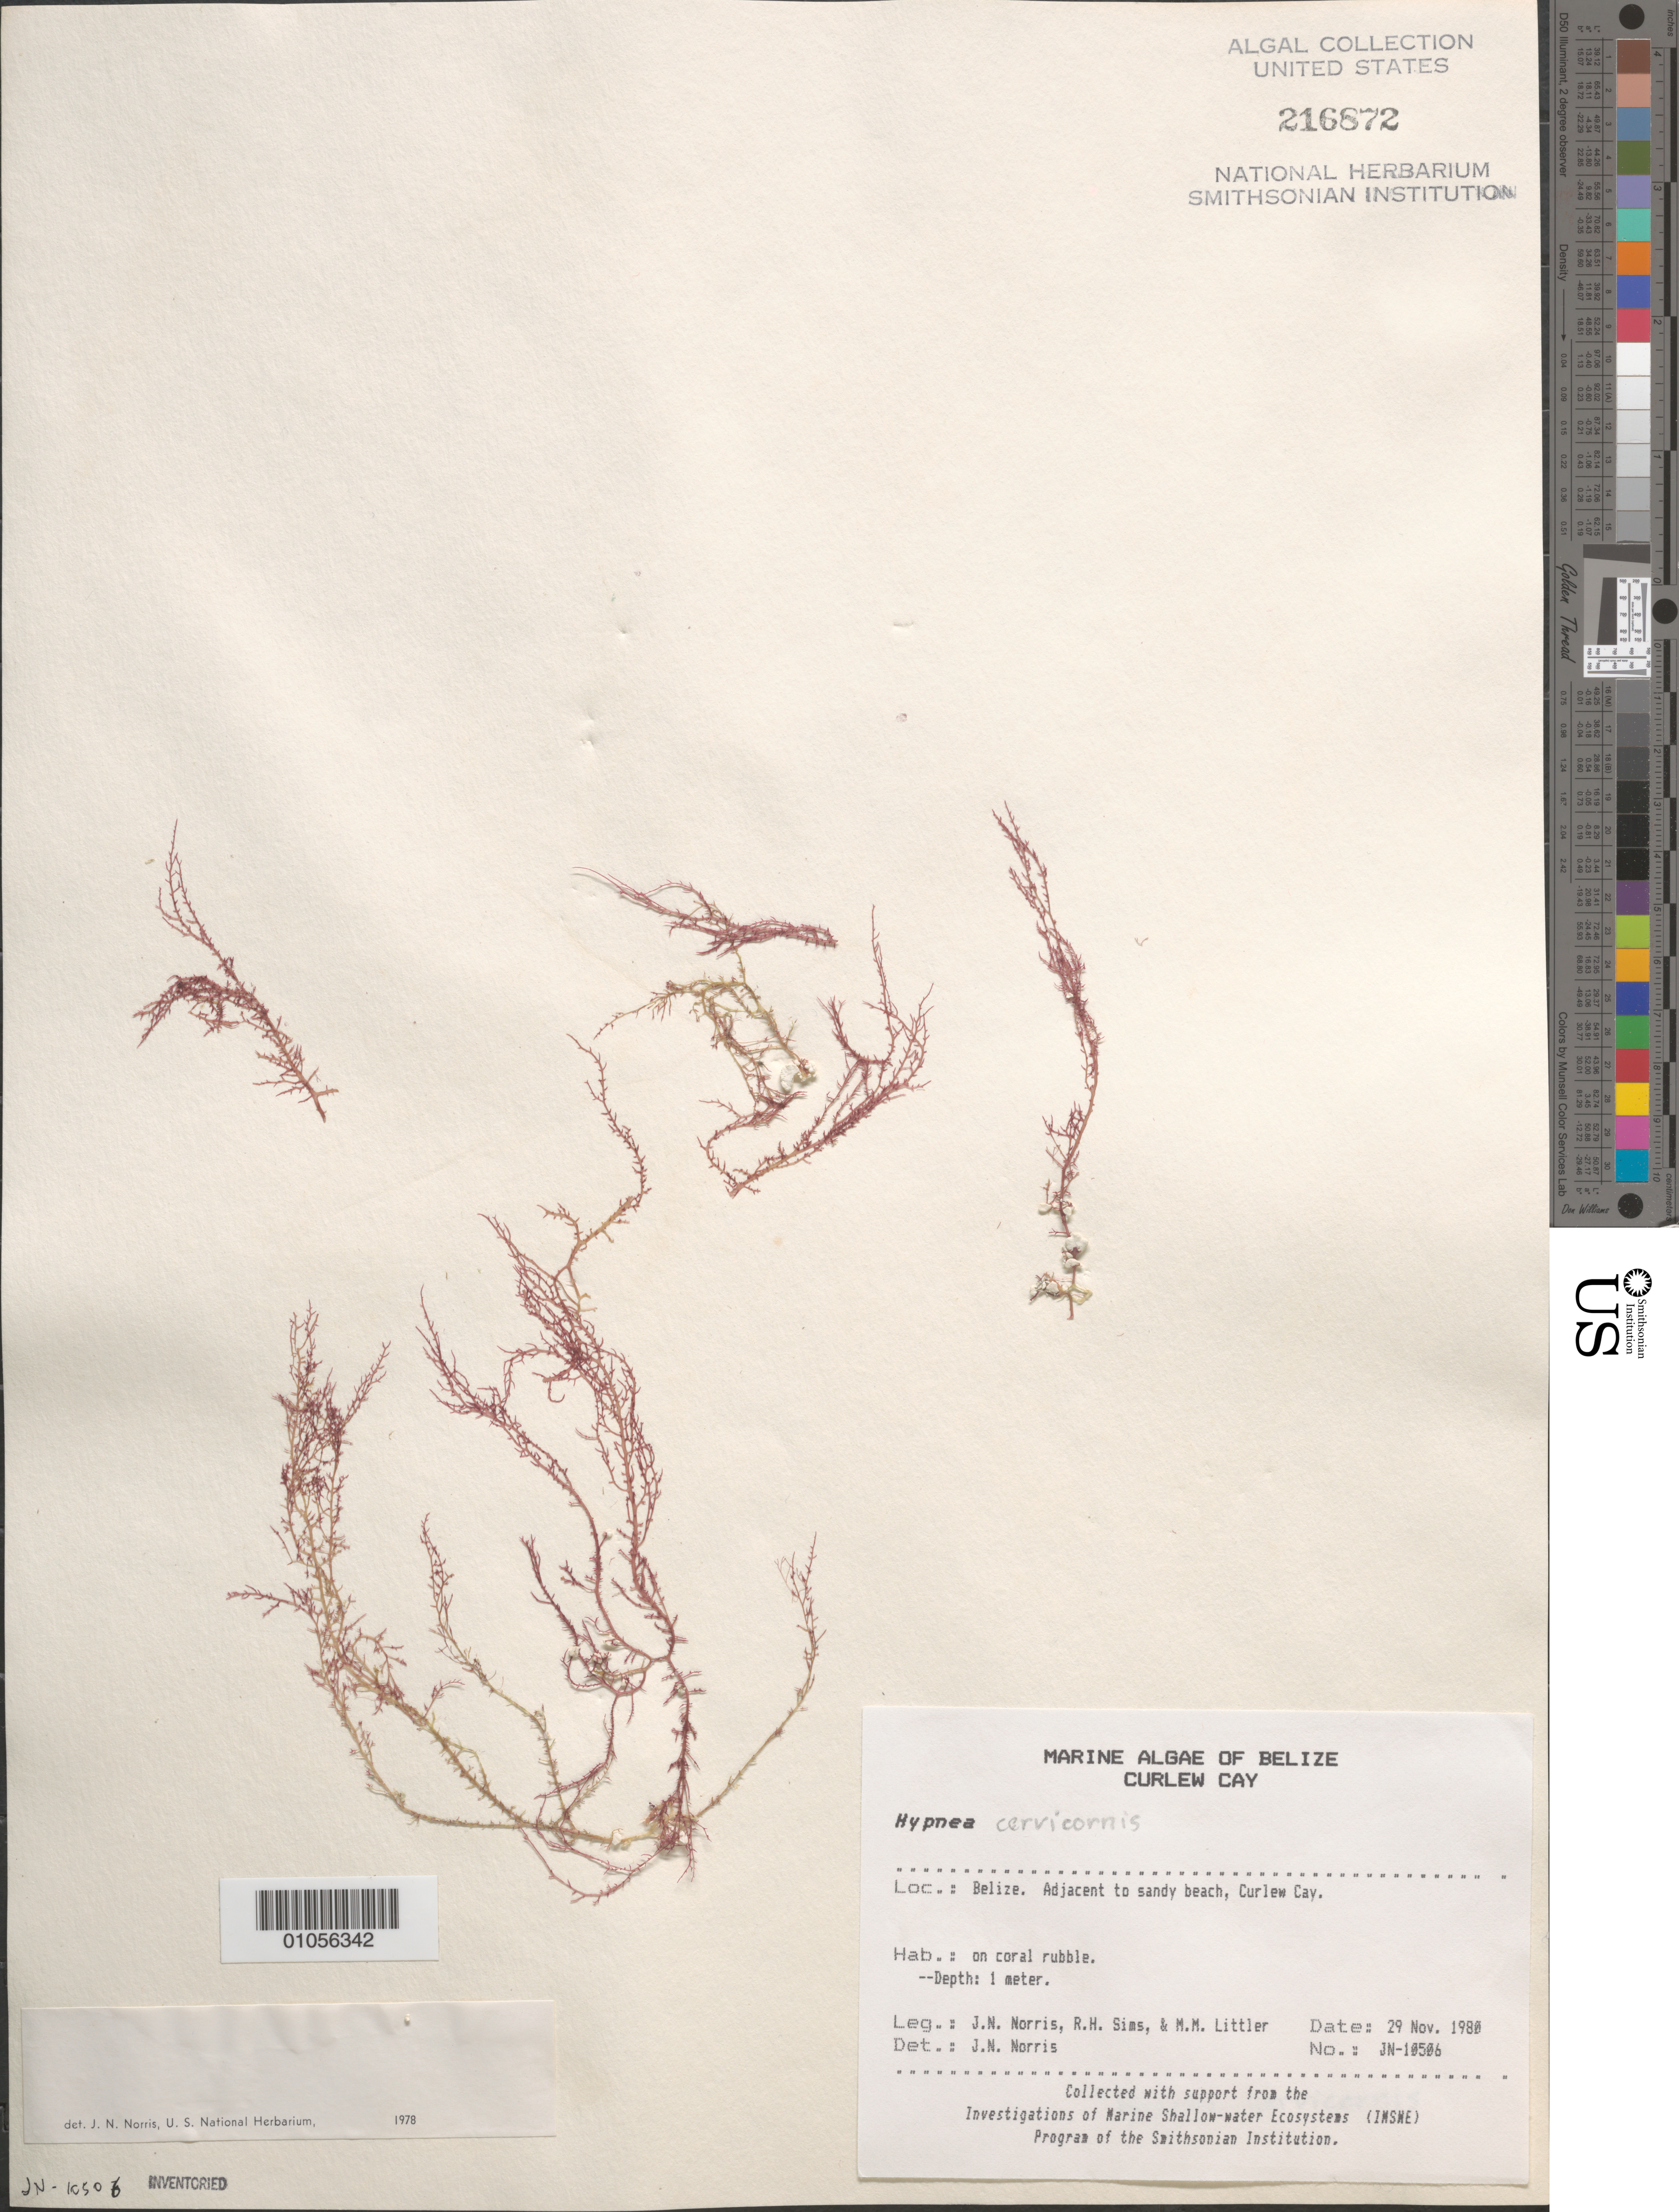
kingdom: Plantae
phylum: Rhodophyta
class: Florideophyceae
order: Gigartinales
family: Cystocloniaceae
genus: Hypnea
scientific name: Hypnea cervicornis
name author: J. Agardh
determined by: Norris, James N.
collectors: J. N. Norris, R. H. Sims & M. M. Littler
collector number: JN-10506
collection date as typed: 29 Nov 1980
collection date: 1980-11-29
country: Belize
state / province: Stann Creek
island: Curlew Cay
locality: Adjacent to sandy beach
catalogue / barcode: US 216872